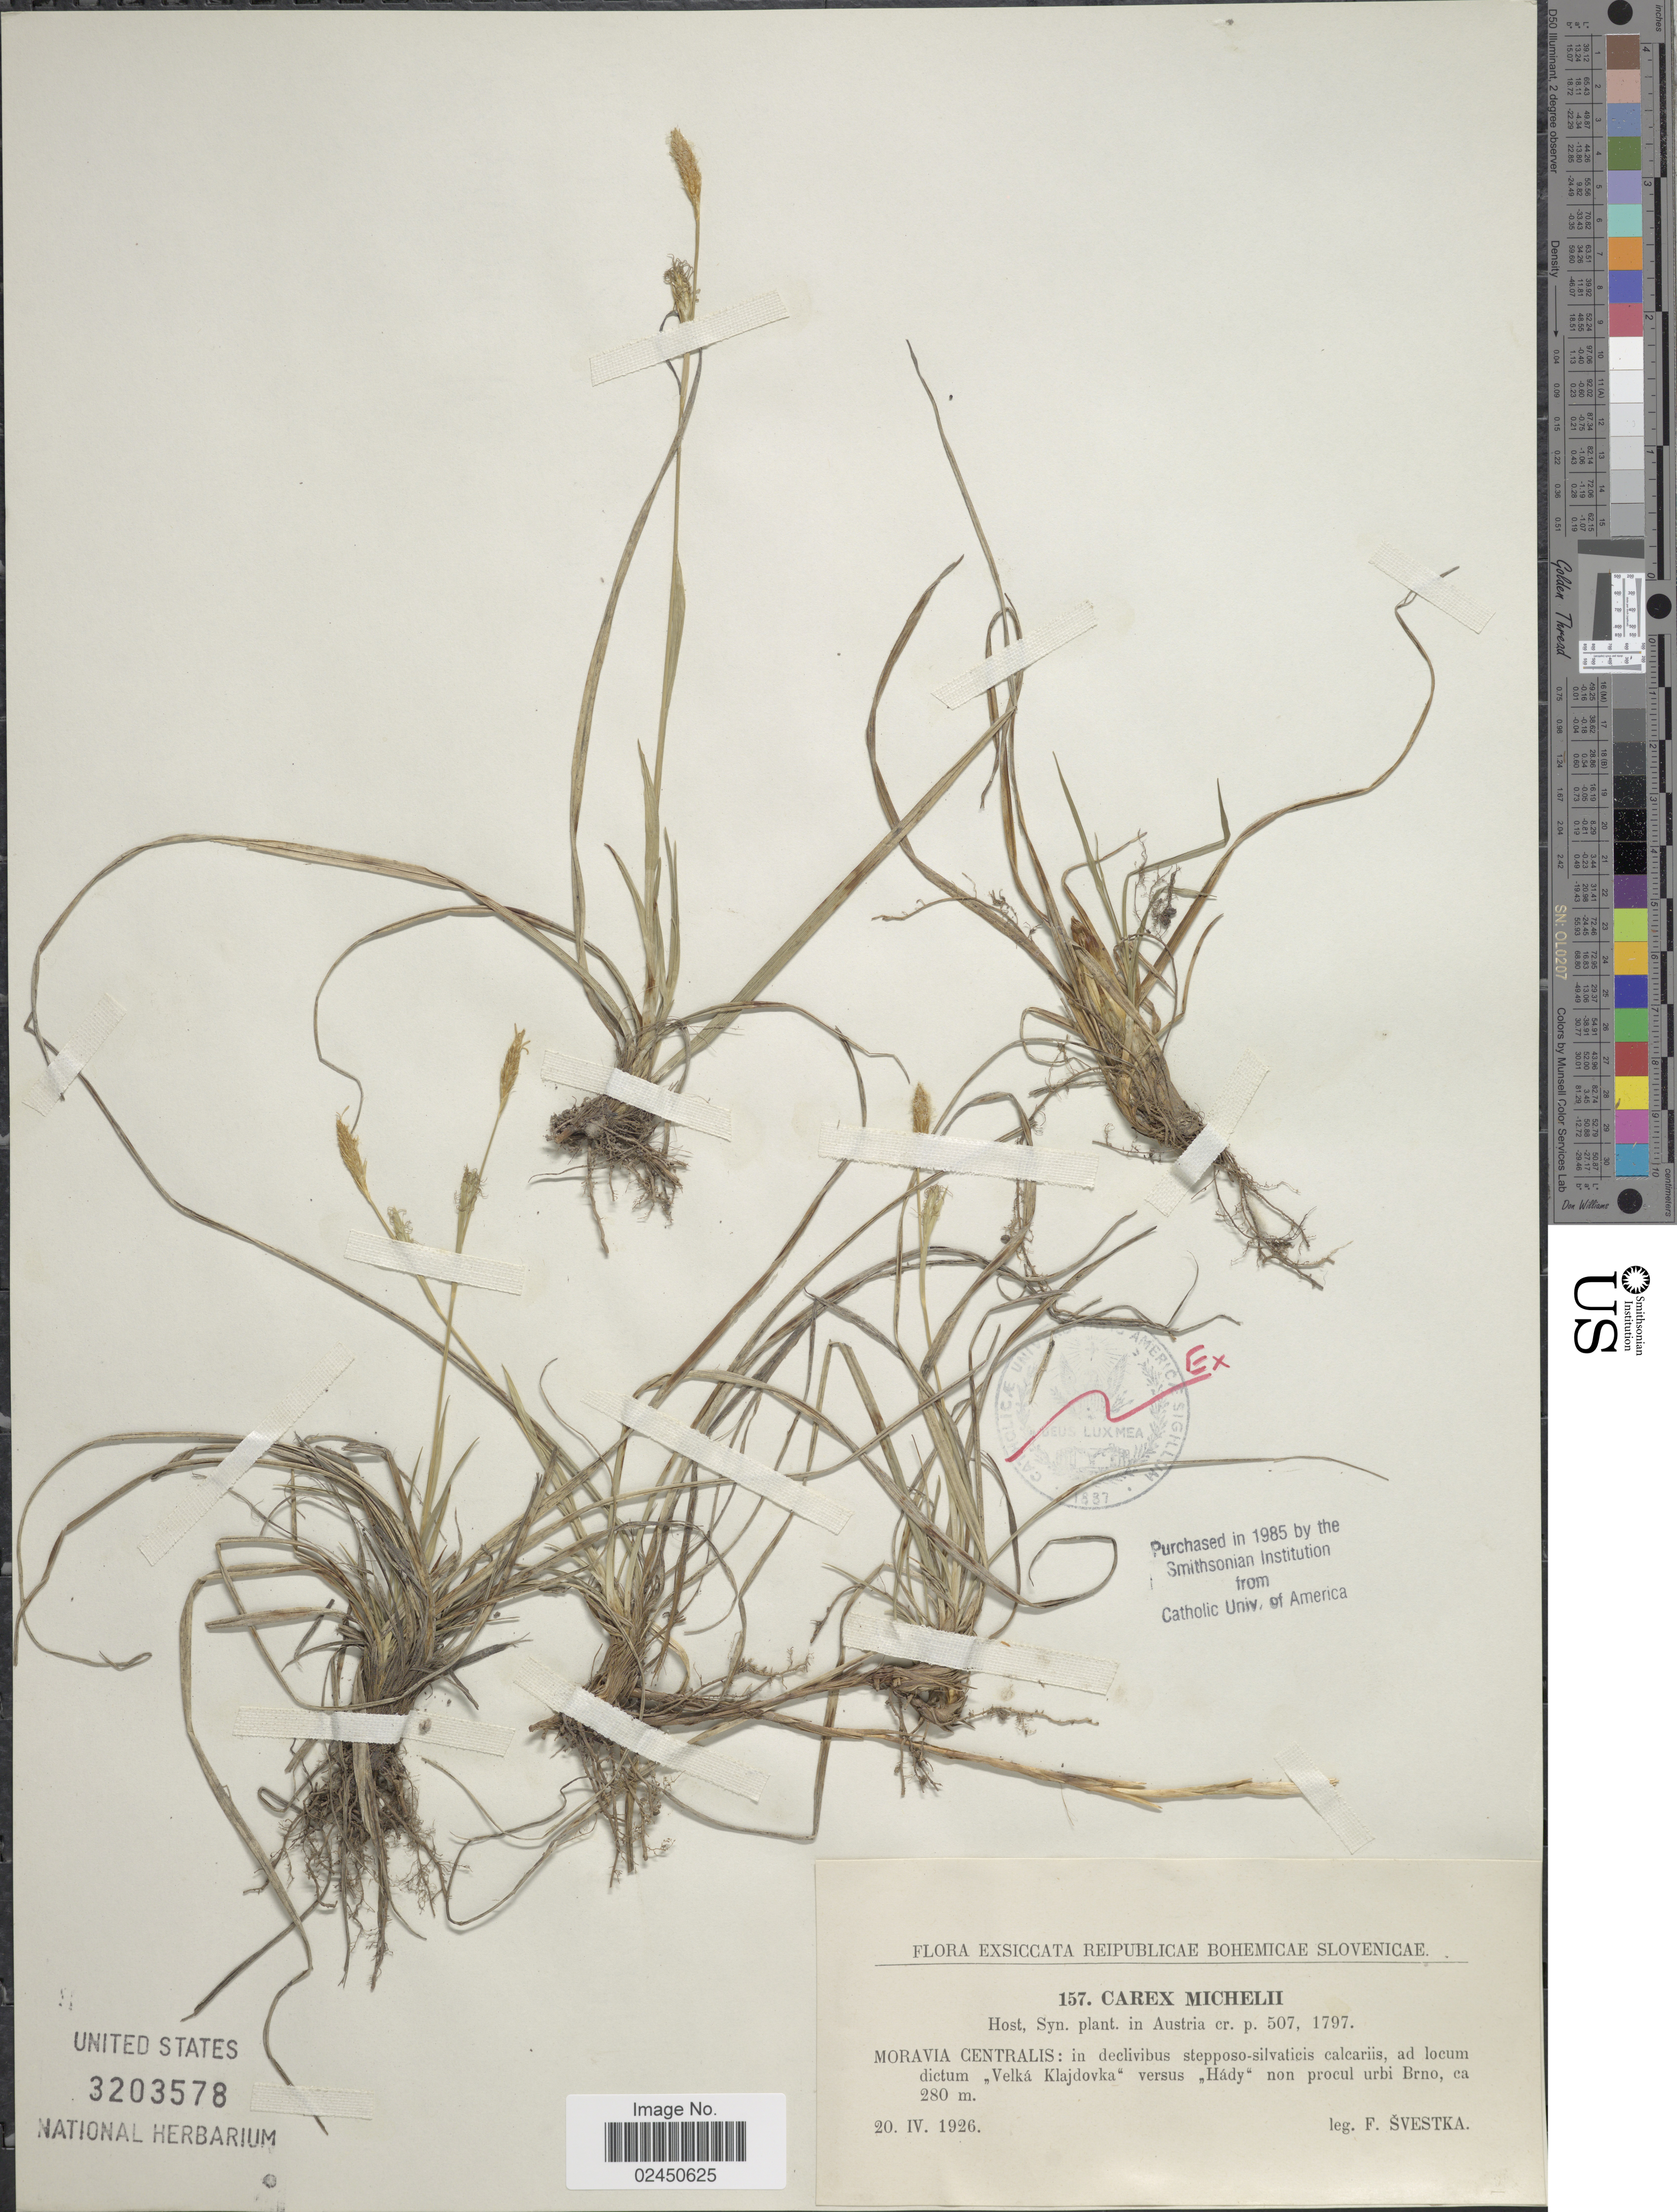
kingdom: Plantae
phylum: Tracheophyta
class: Liliopsida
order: Poales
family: Cyperaceae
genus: Carex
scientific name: Carex michelii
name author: Host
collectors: F. Svestka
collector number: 157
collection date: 1926-04-20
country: Czechia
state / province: South Moravian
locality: Reipublicae Bohemicae Slovenicae. Moravia Centralis: in declivibus stepposo-silvaticis calcariis, ad locum dictum Velka Klajdovka versus Hady non procul urbi Brno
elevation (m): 280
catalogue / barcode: US 3203578